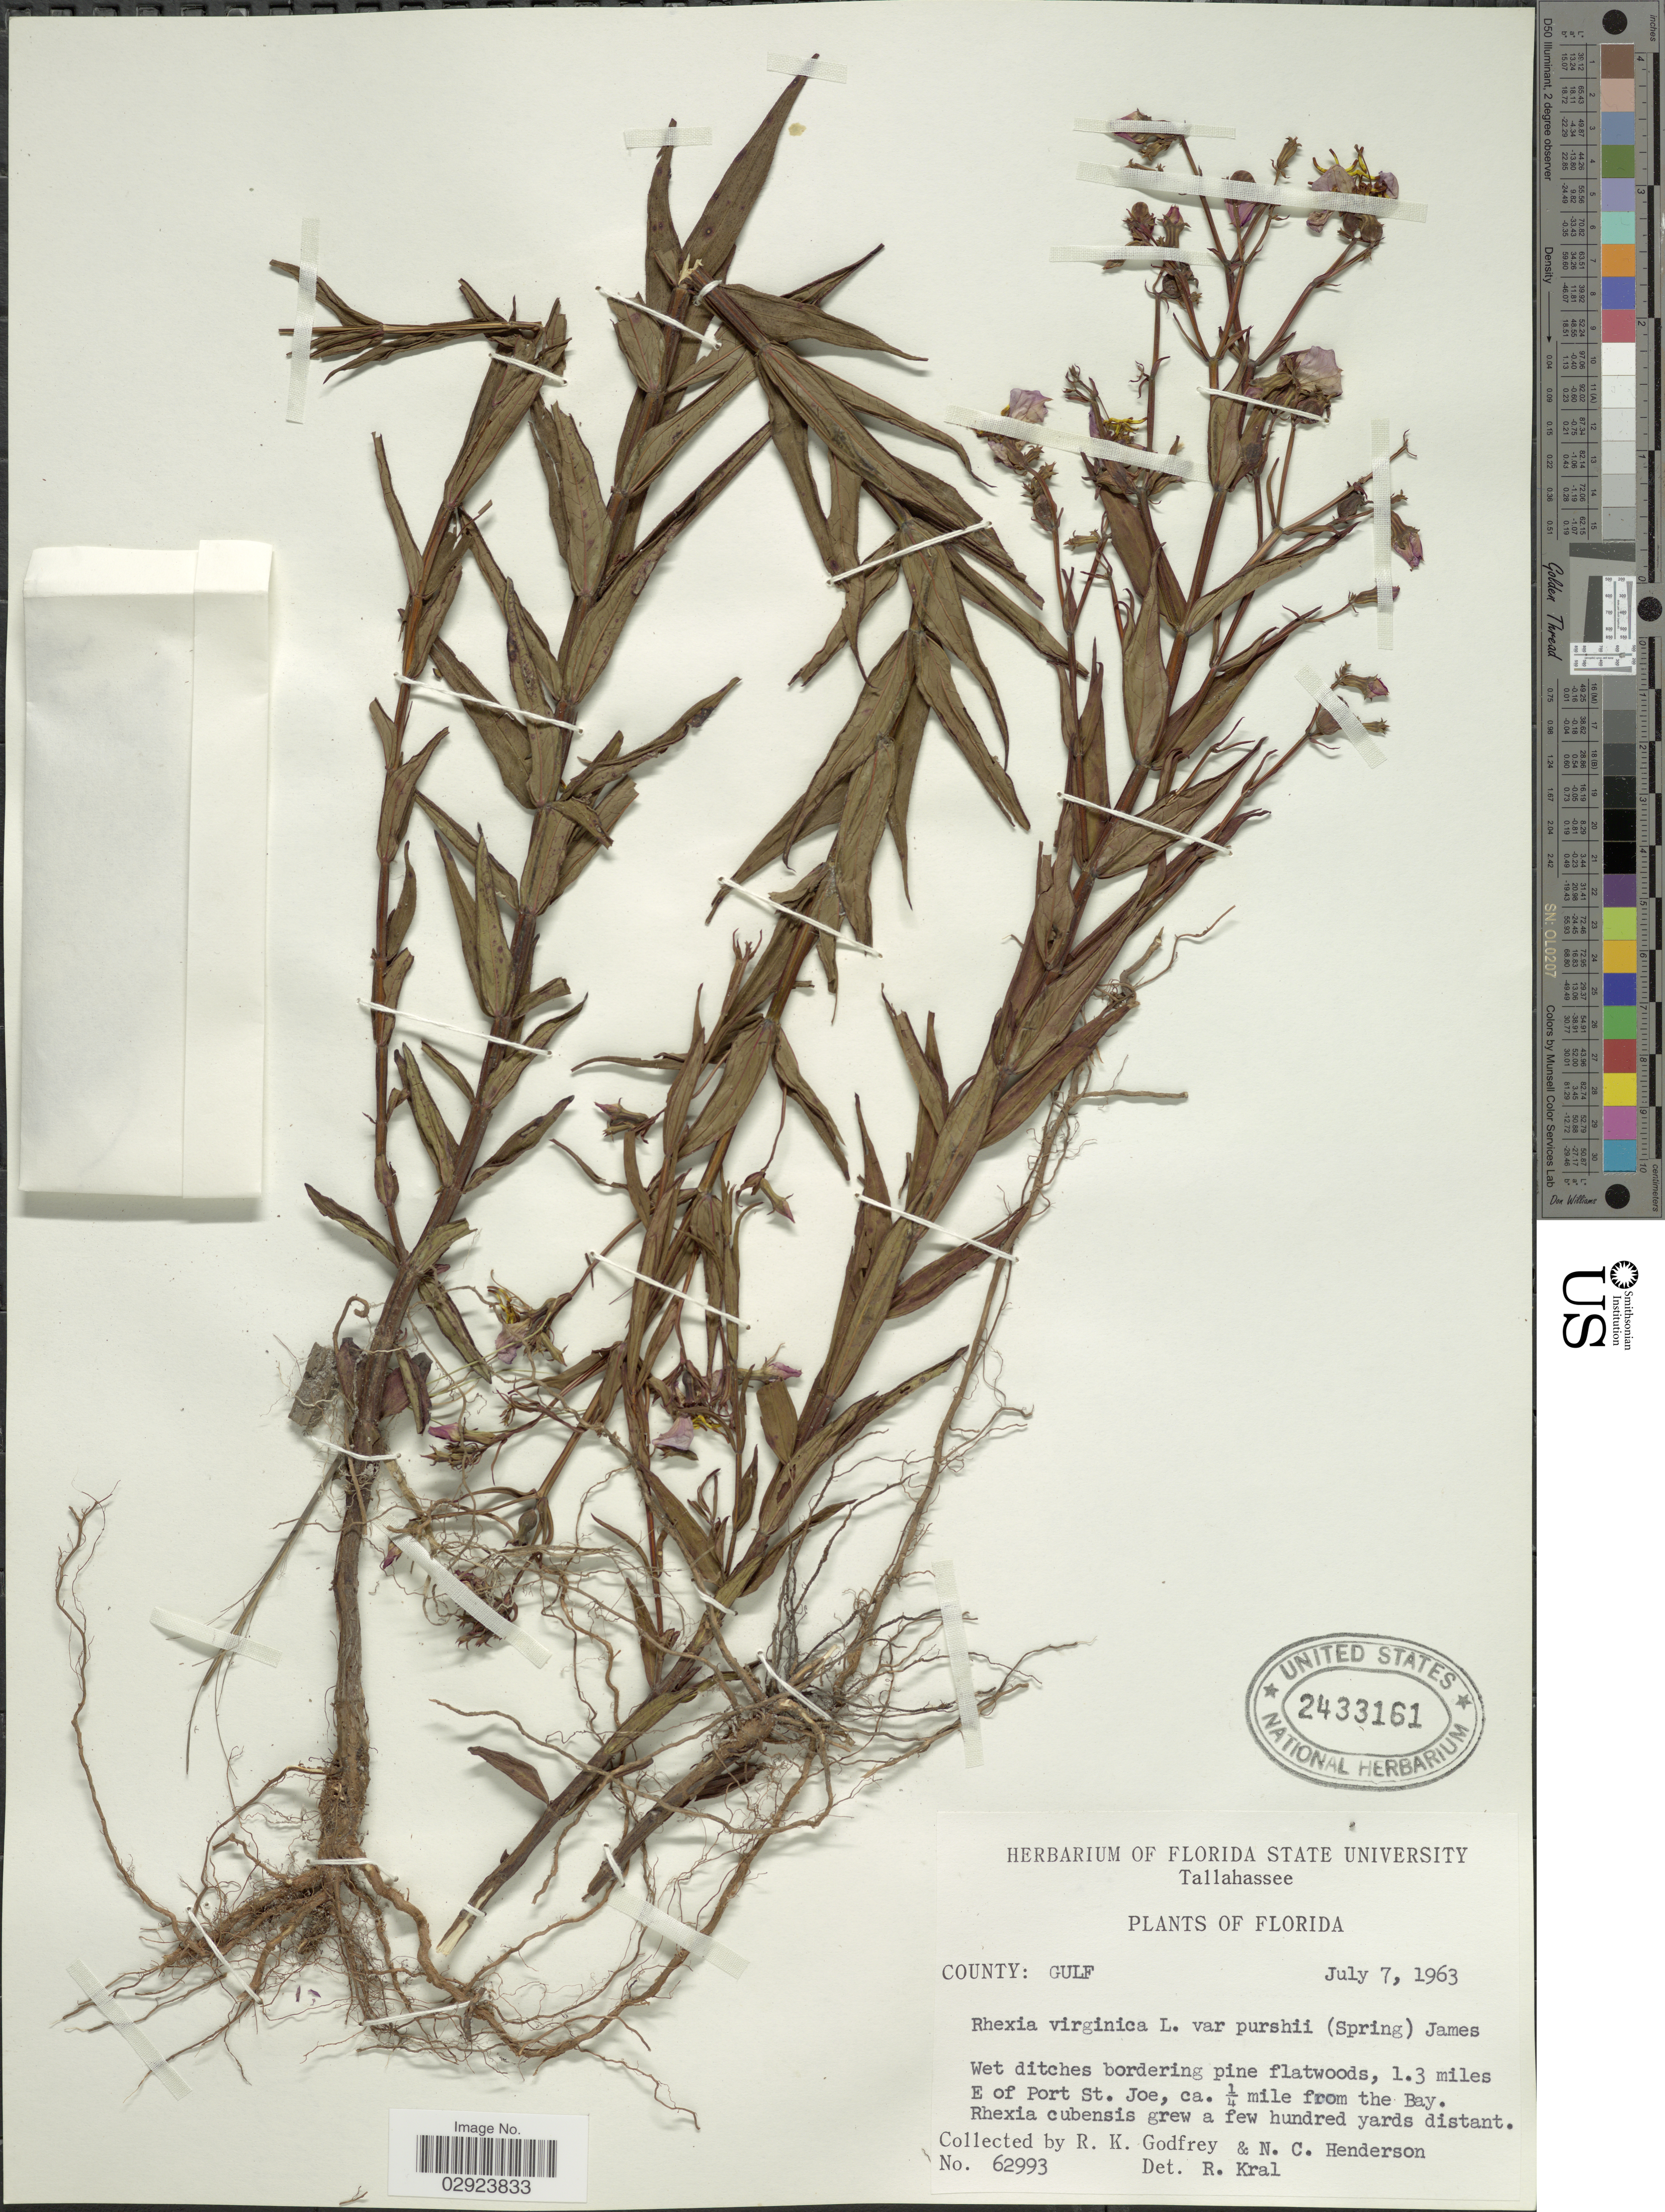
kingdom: Plantae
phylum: Tracheophyta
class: Magnoliopsida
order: Myrtales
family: Melastomataceae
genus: Rhexia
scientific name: Rhexia virginica var. purshii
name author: (Spreng.) C.W. James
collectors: R. K. Godfrey & N. C. Henderson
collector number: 62993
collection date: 1963-07-07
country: United States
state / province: Florida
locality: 1.3 miles E of Port St. Joe, ca. ¼ mile from the Bay.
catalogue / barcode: US 2433161